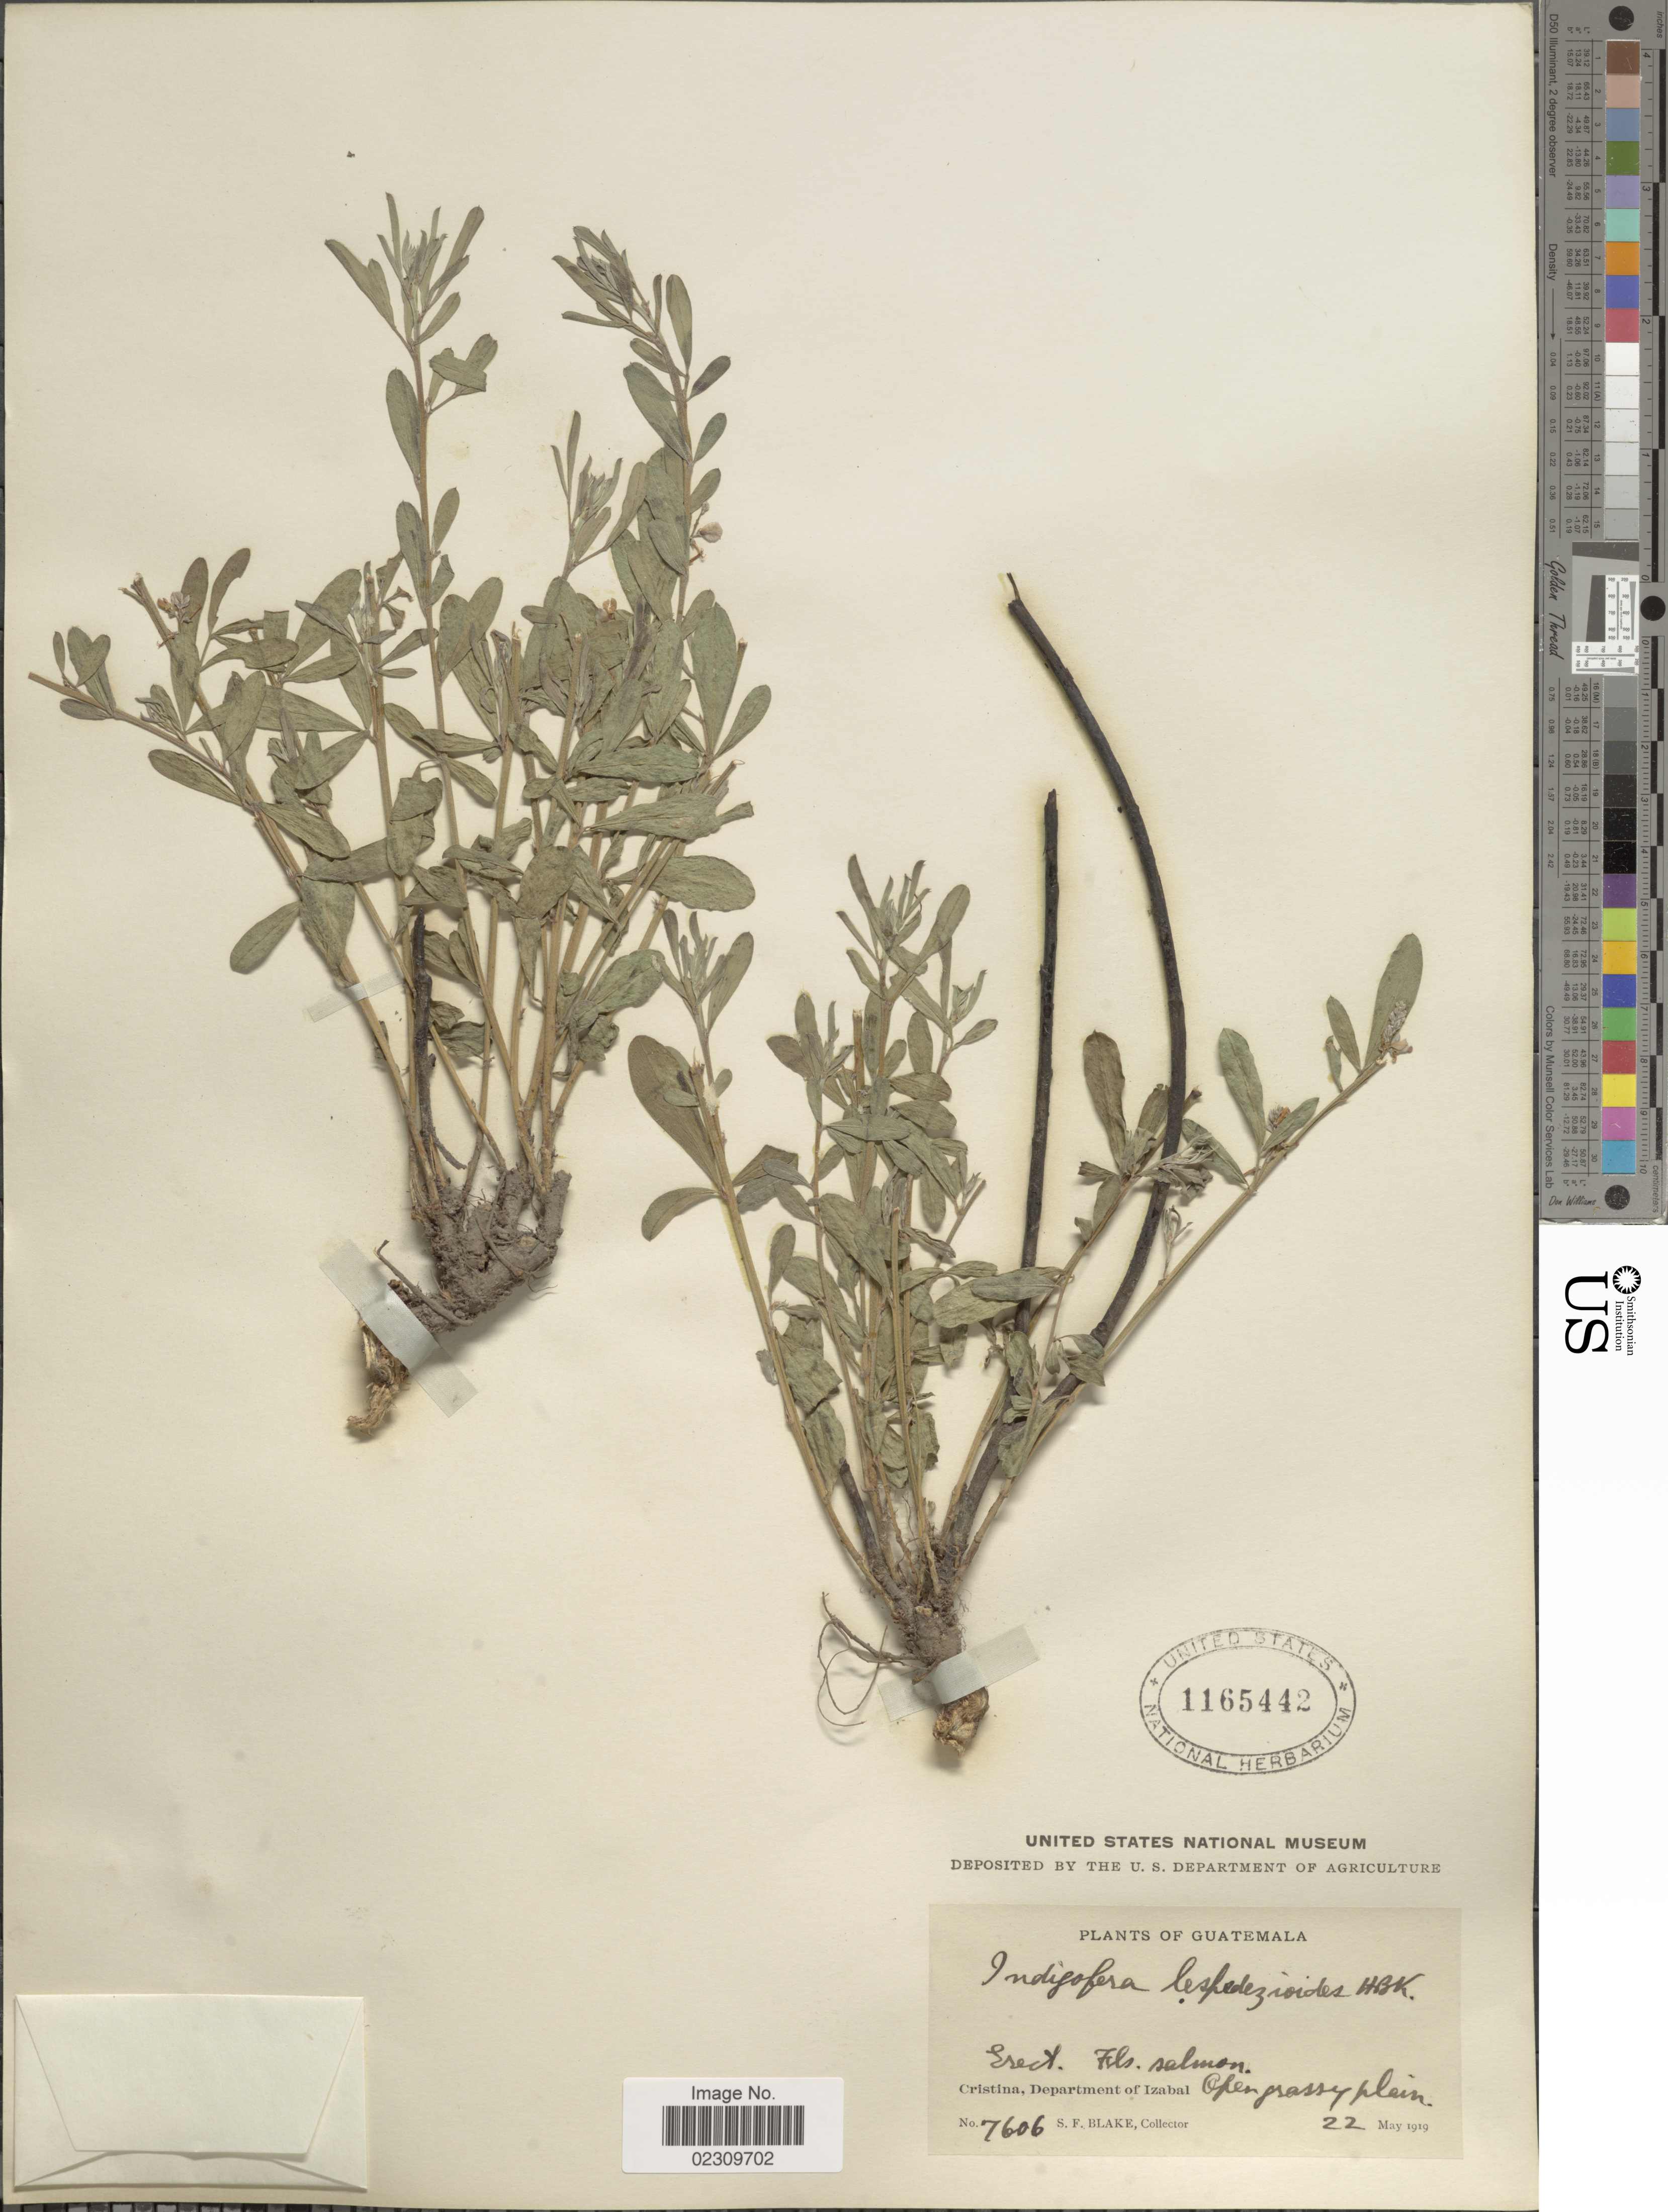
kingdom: Plantae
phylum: Tracheophyta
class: Magnoliopsida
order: Fabales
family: Fabaceae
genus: Indigofera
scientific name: Indigofera lespedezioides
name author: Kunth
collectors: S. Blake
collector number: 7606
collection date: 1919-05-22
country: Guatemala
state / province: Izabal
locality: Cristina, Department of Izabal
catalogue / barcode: US 1165442